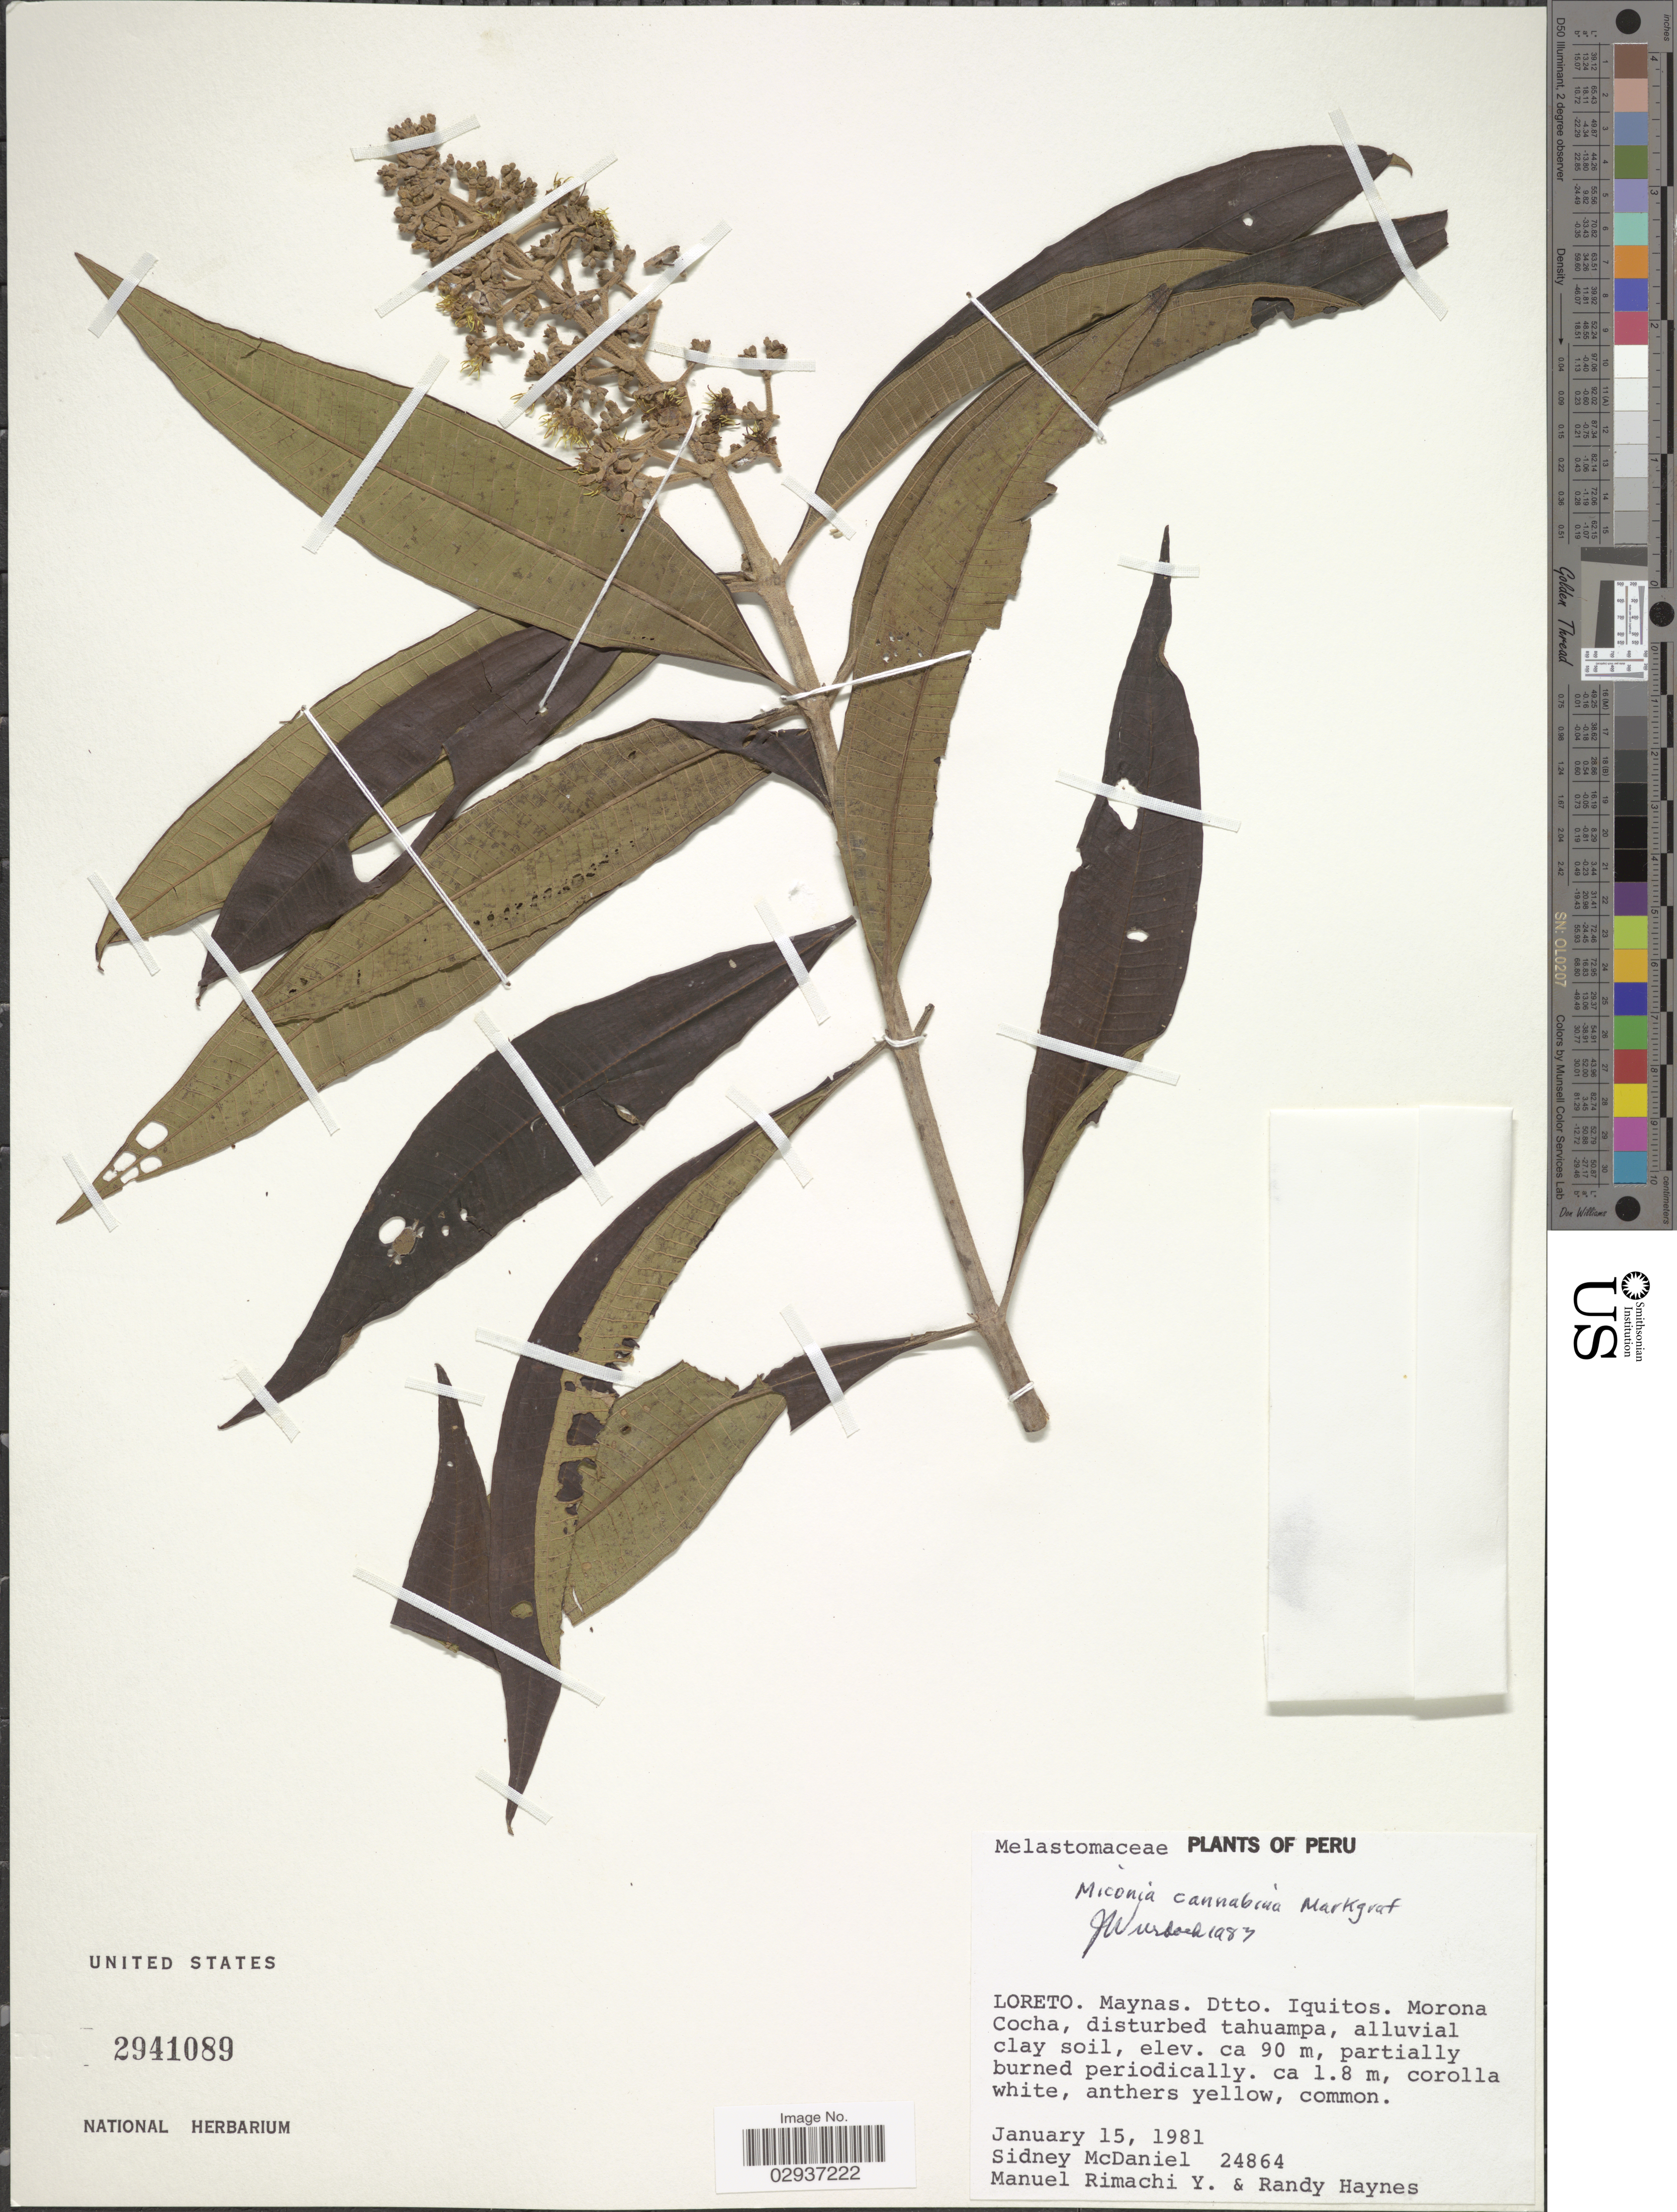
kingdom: Plantae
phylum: Tracheophyta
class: Magnoliopsida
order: Myrtales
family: Melastomataceae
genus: Miconia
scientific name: Miconia cannabina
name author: Markgr.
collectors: S. McDaniel, M. Rimachi Y. & R. Haynes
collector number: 24864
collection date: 1981-01-15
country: Peru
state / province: Loreto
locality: Loreto. Maynas. Dtto. Iquitos. Morona Cocha.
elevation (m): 90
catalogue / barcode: US 2941089